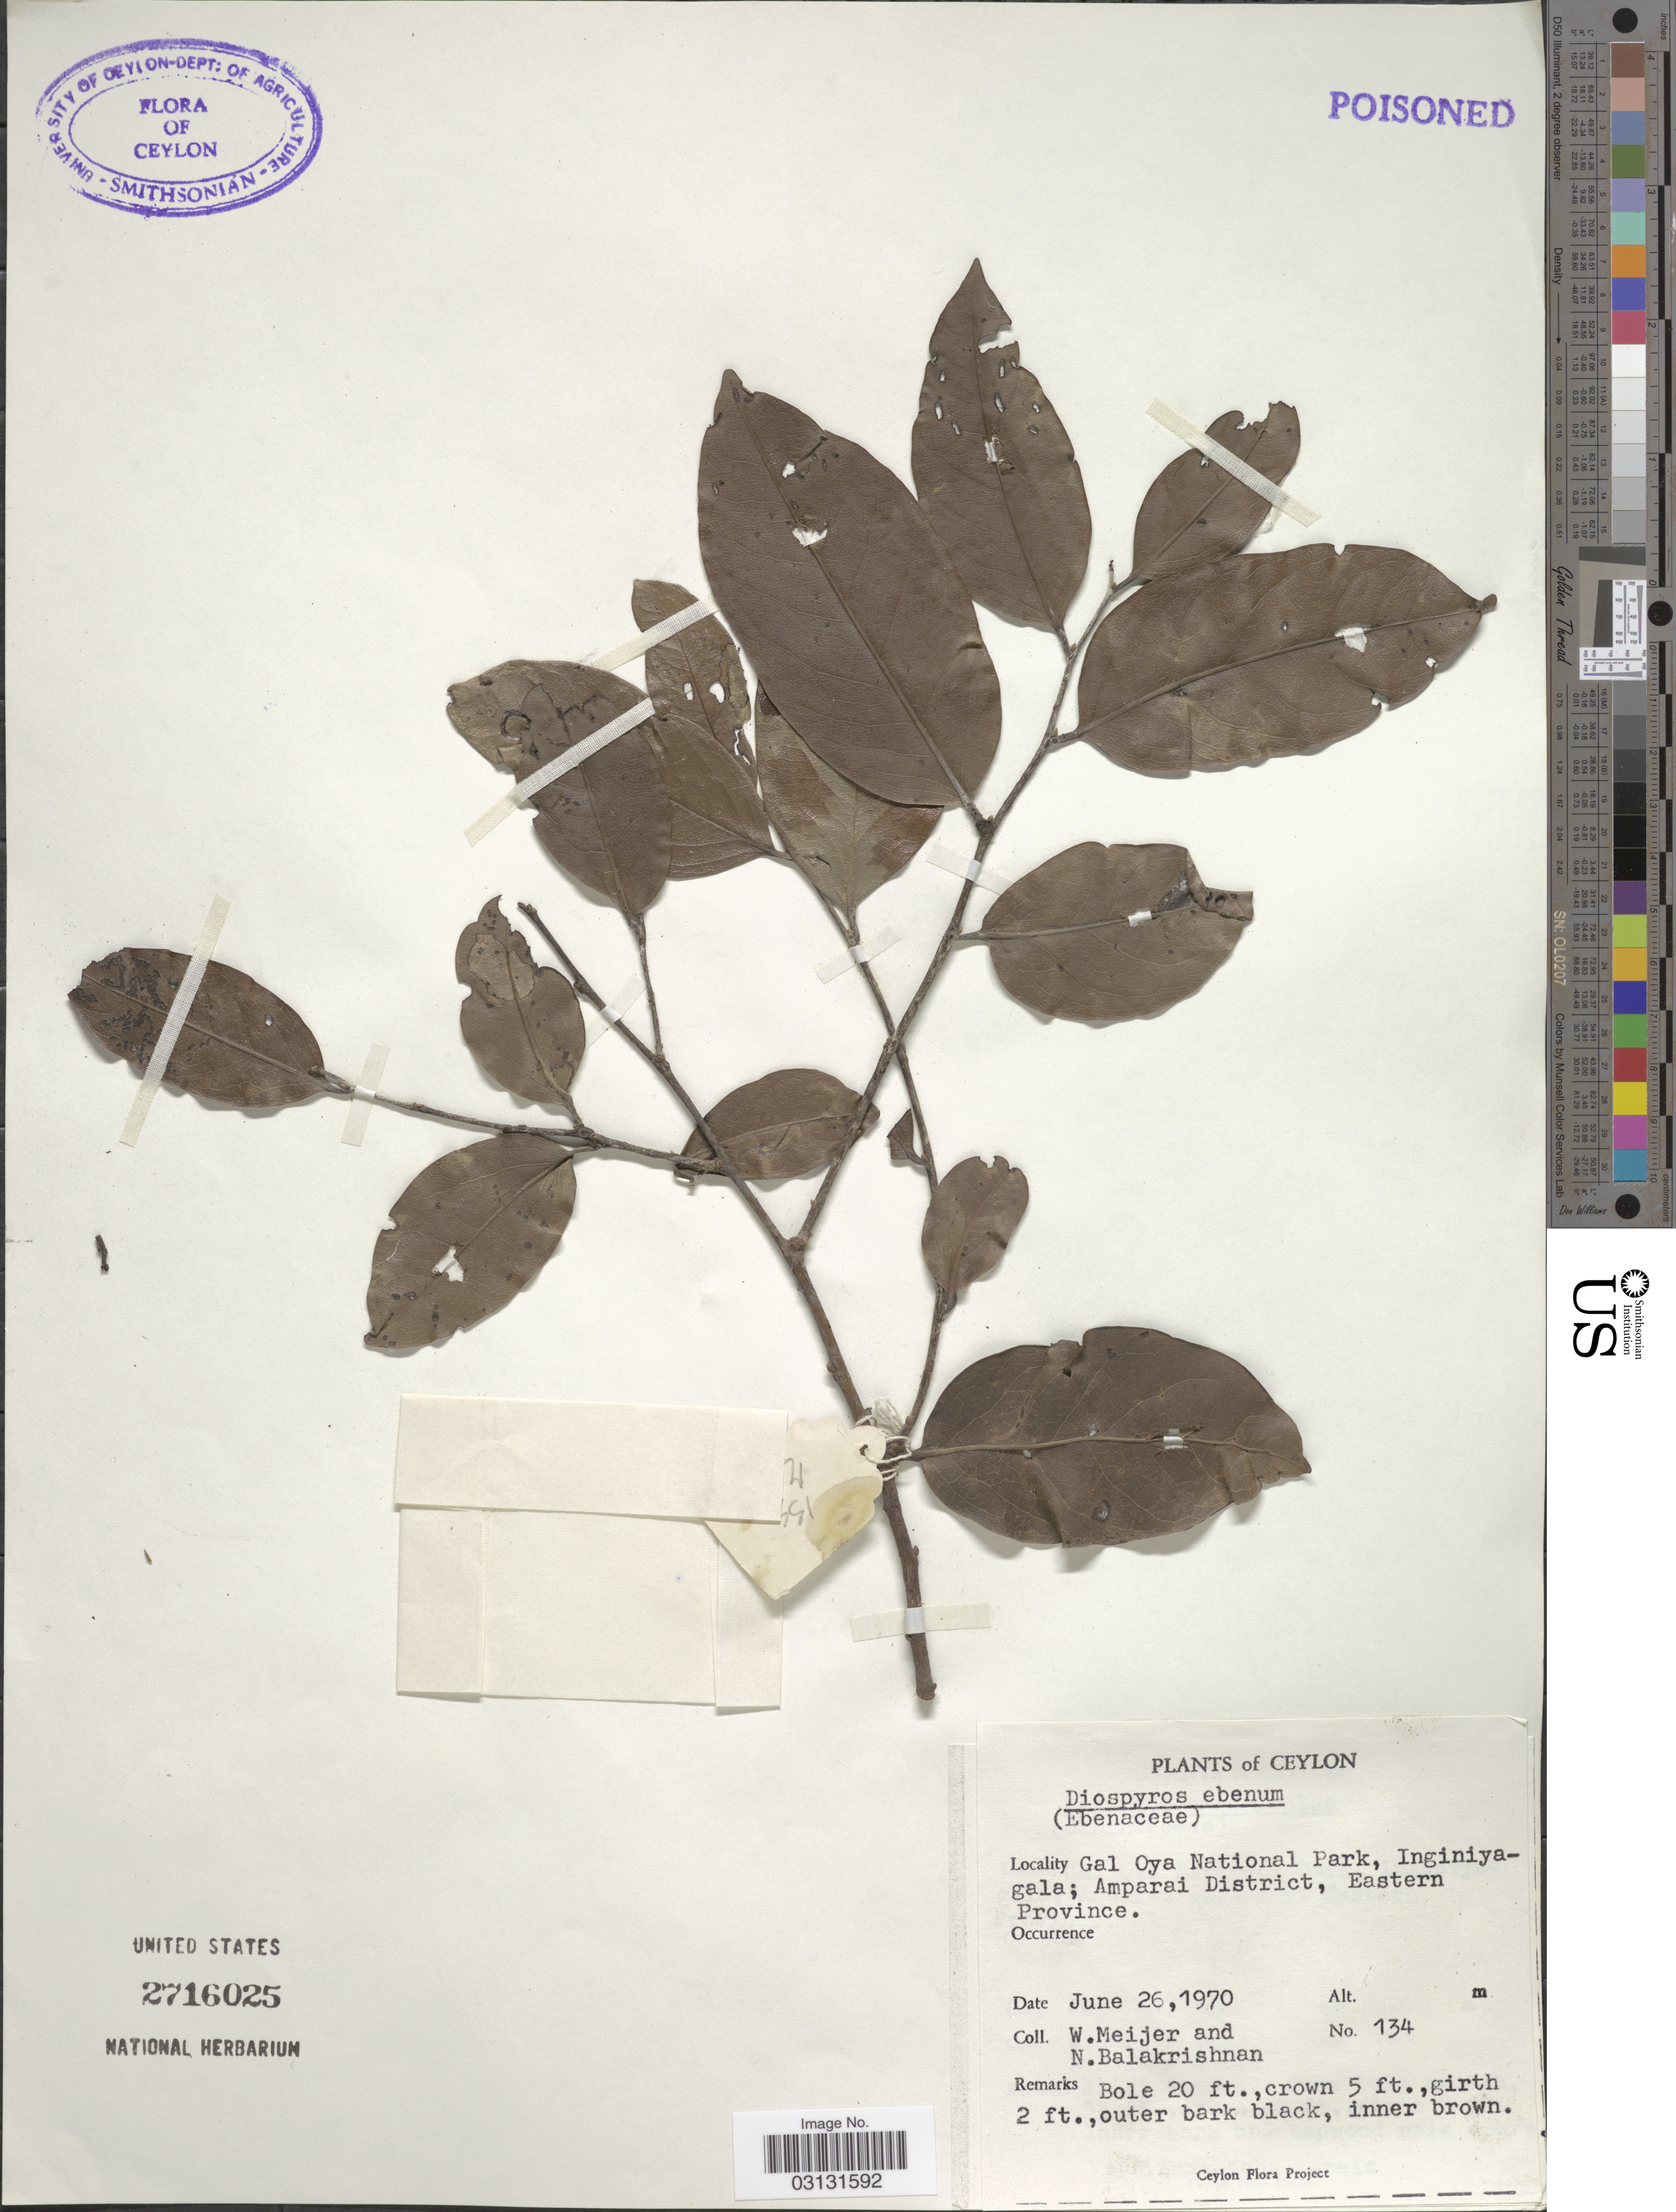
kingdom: Plantae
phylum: Tracheophyta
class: Magnoliopsida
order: Ericales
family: Ebenaceae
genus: Diospyros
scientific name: Diospyros ebenum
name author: J. Koenig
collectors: W. Meijer & N. Balakrishnan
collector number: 134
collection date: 1970-06-26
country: Sri Lanka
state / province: Eastern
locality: Ceylon. Gal Oya National Park, Inginiyagala; Amparai District.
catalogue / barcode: US 2716025